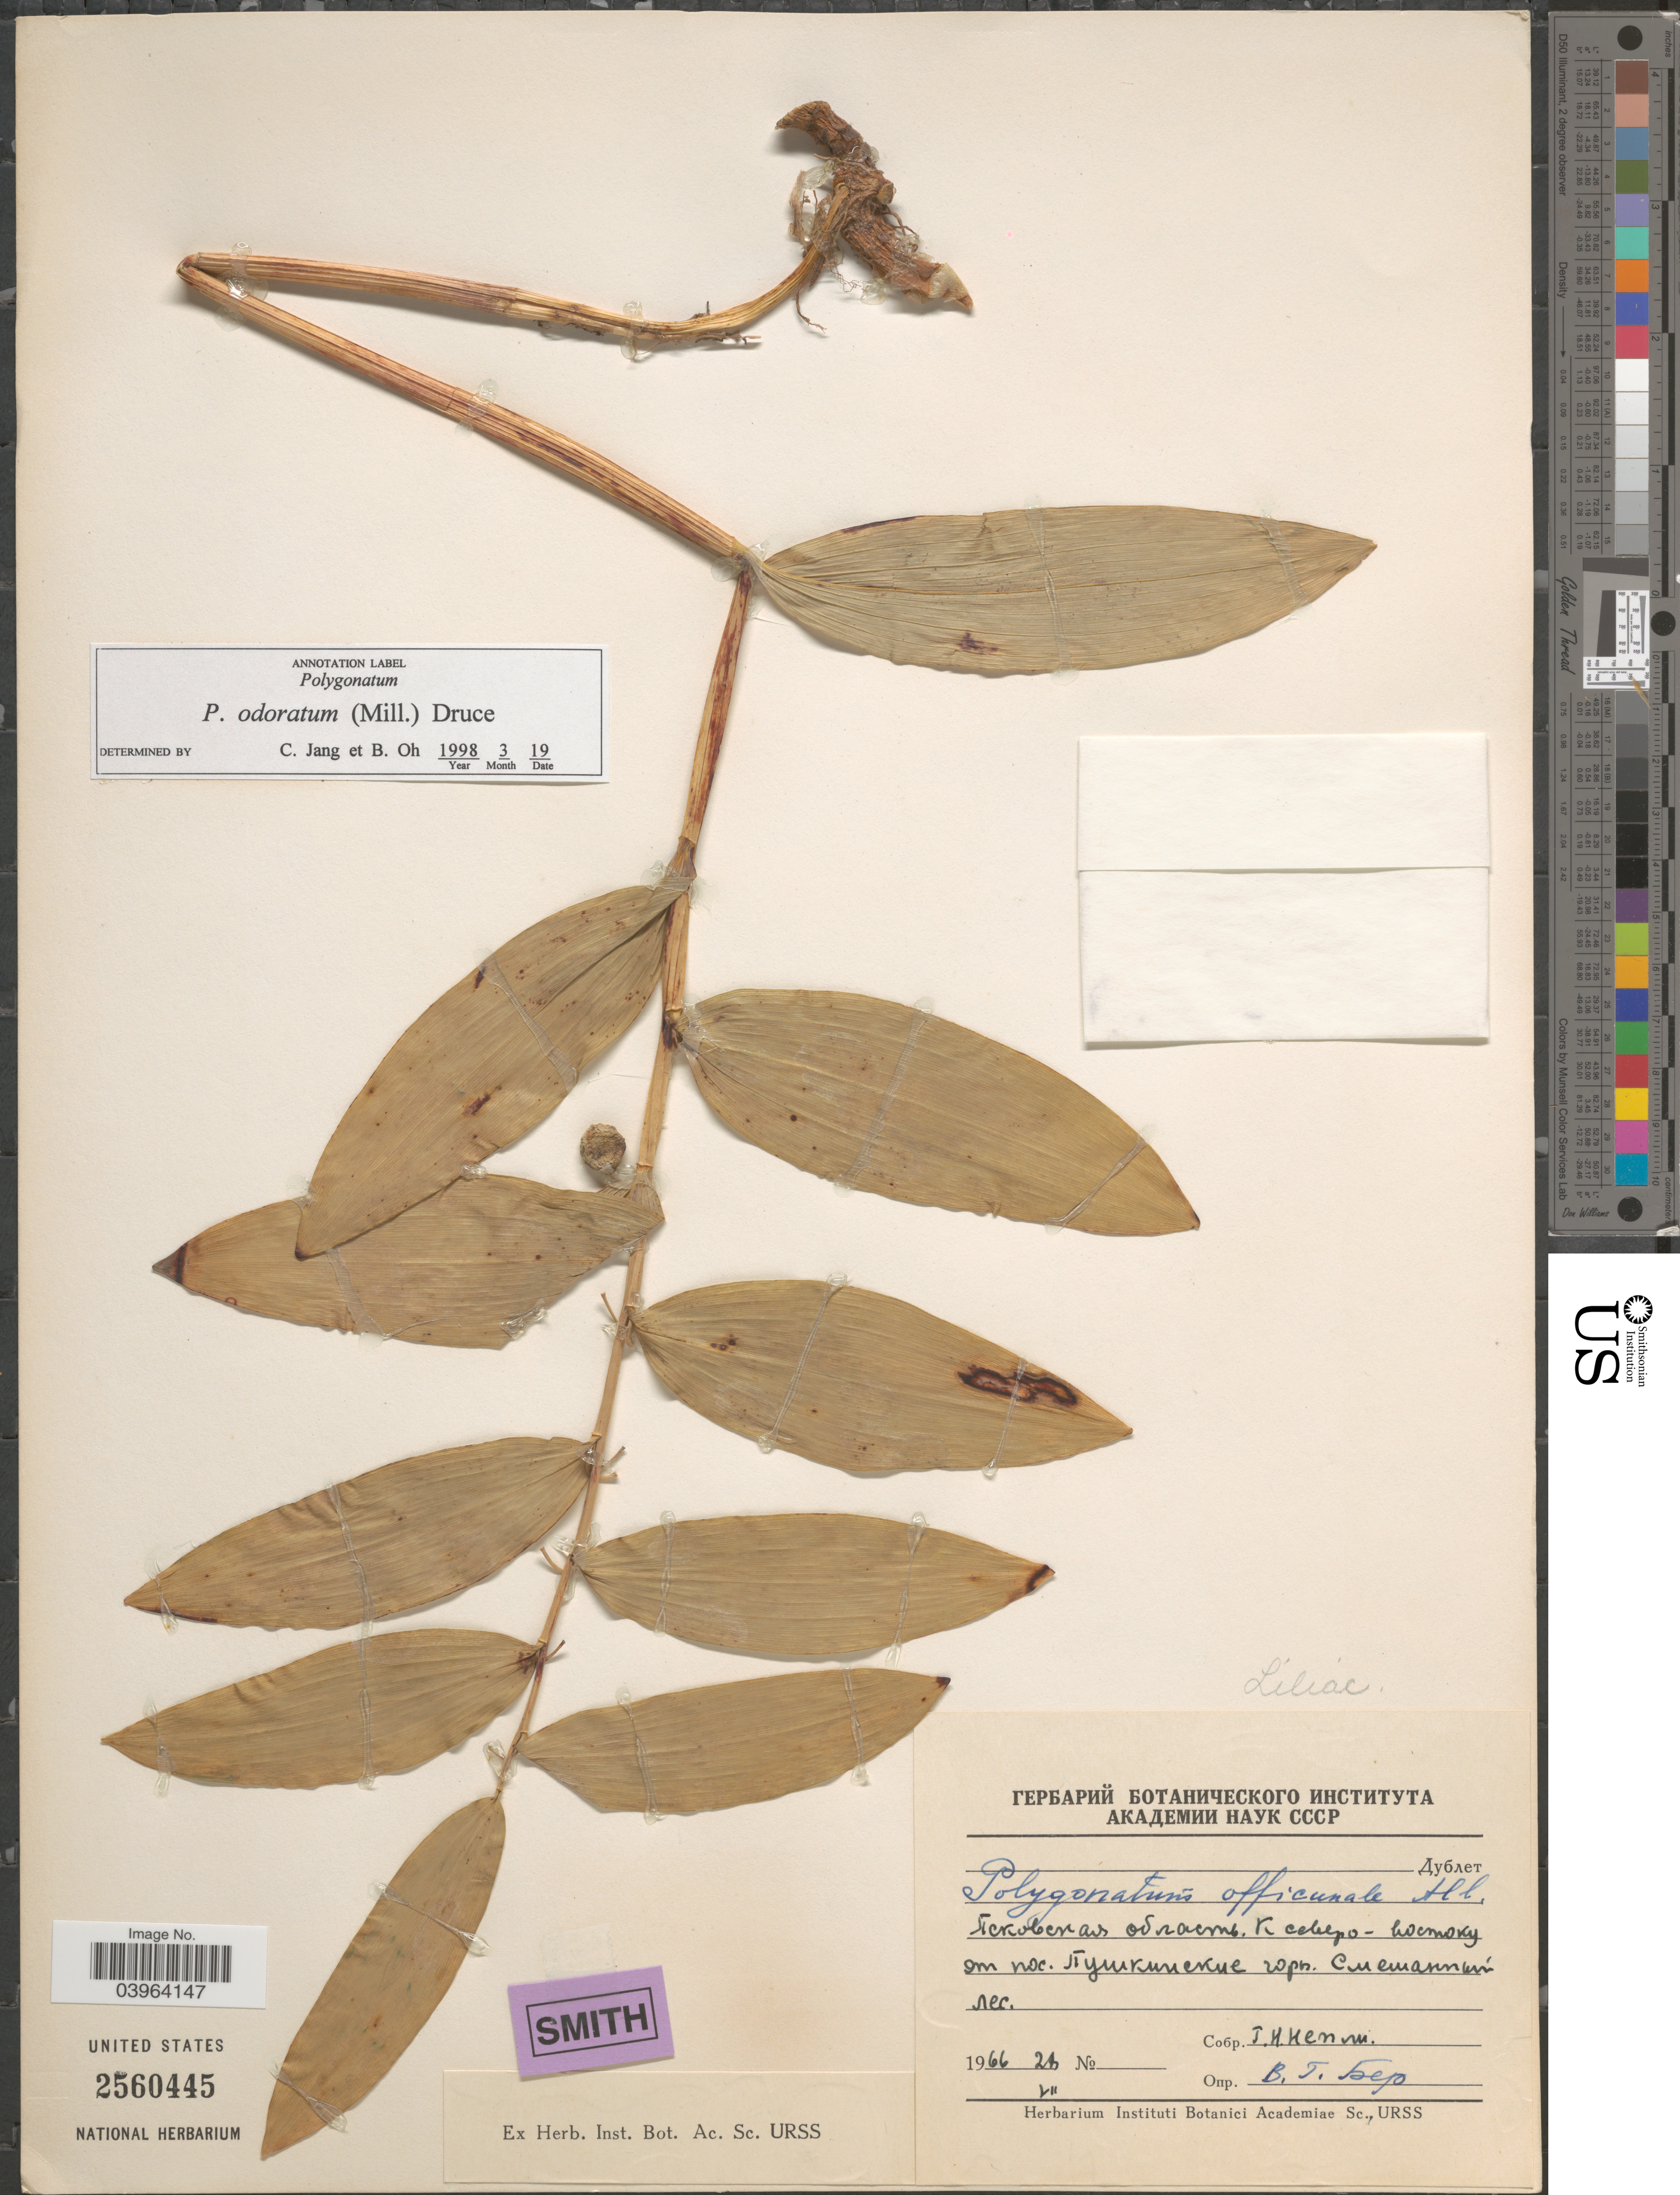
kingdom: Plantae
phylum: Tracheophyta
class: Liliopsida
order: Asparagales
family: Asparagaceae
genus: Polygonatum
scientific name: Polygonatum odoratum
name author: (Mill.) Druce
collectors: G. Nepli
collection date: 1966-07-26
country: Russian Federation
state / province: Pskov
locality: North-East of village Pushkinskie Gory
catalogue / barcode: US 2560445